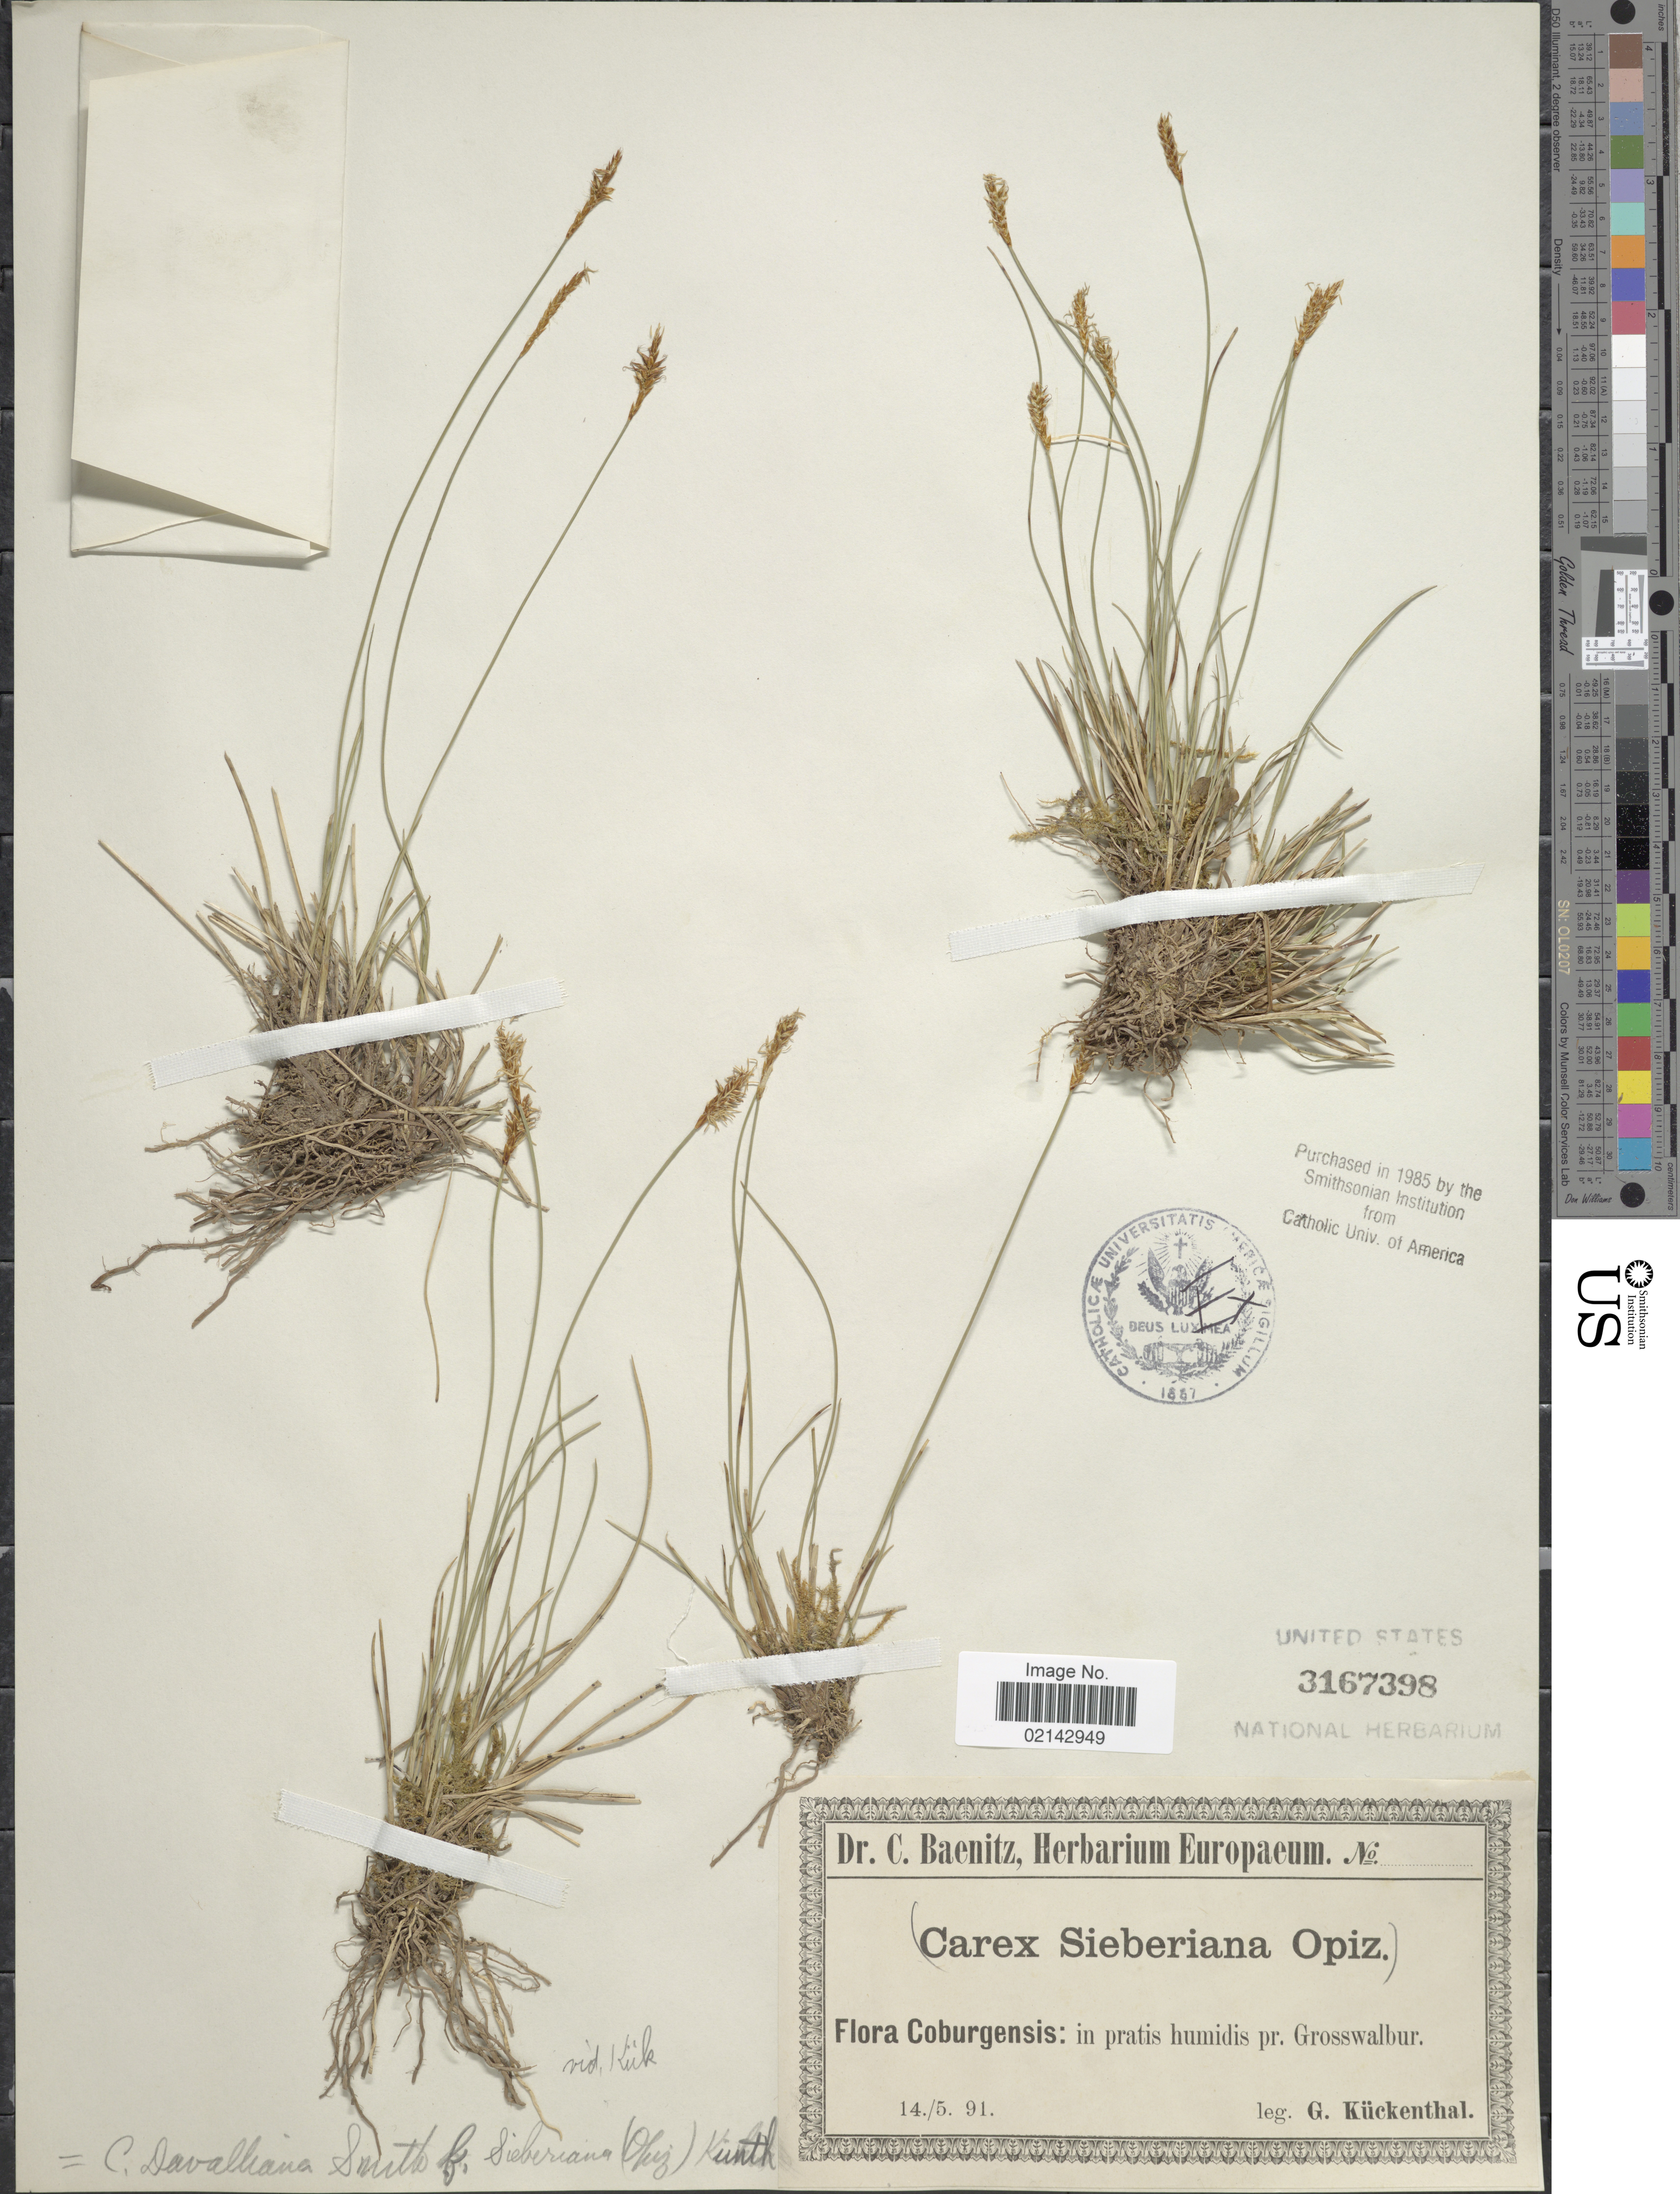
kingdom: Plantae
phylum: Tracheophyta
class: Liliopsida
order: Poales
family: Cyperaceae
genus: Carex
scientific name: Carex davalliana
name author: Sm.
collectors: G. Kükenthal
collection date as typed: Transcribed d/m/y: 14/5/91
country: Germany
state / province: Bayern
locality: Coburgensis: in pratis humidis pr. Grosswalbur.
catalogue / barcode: US 3167398